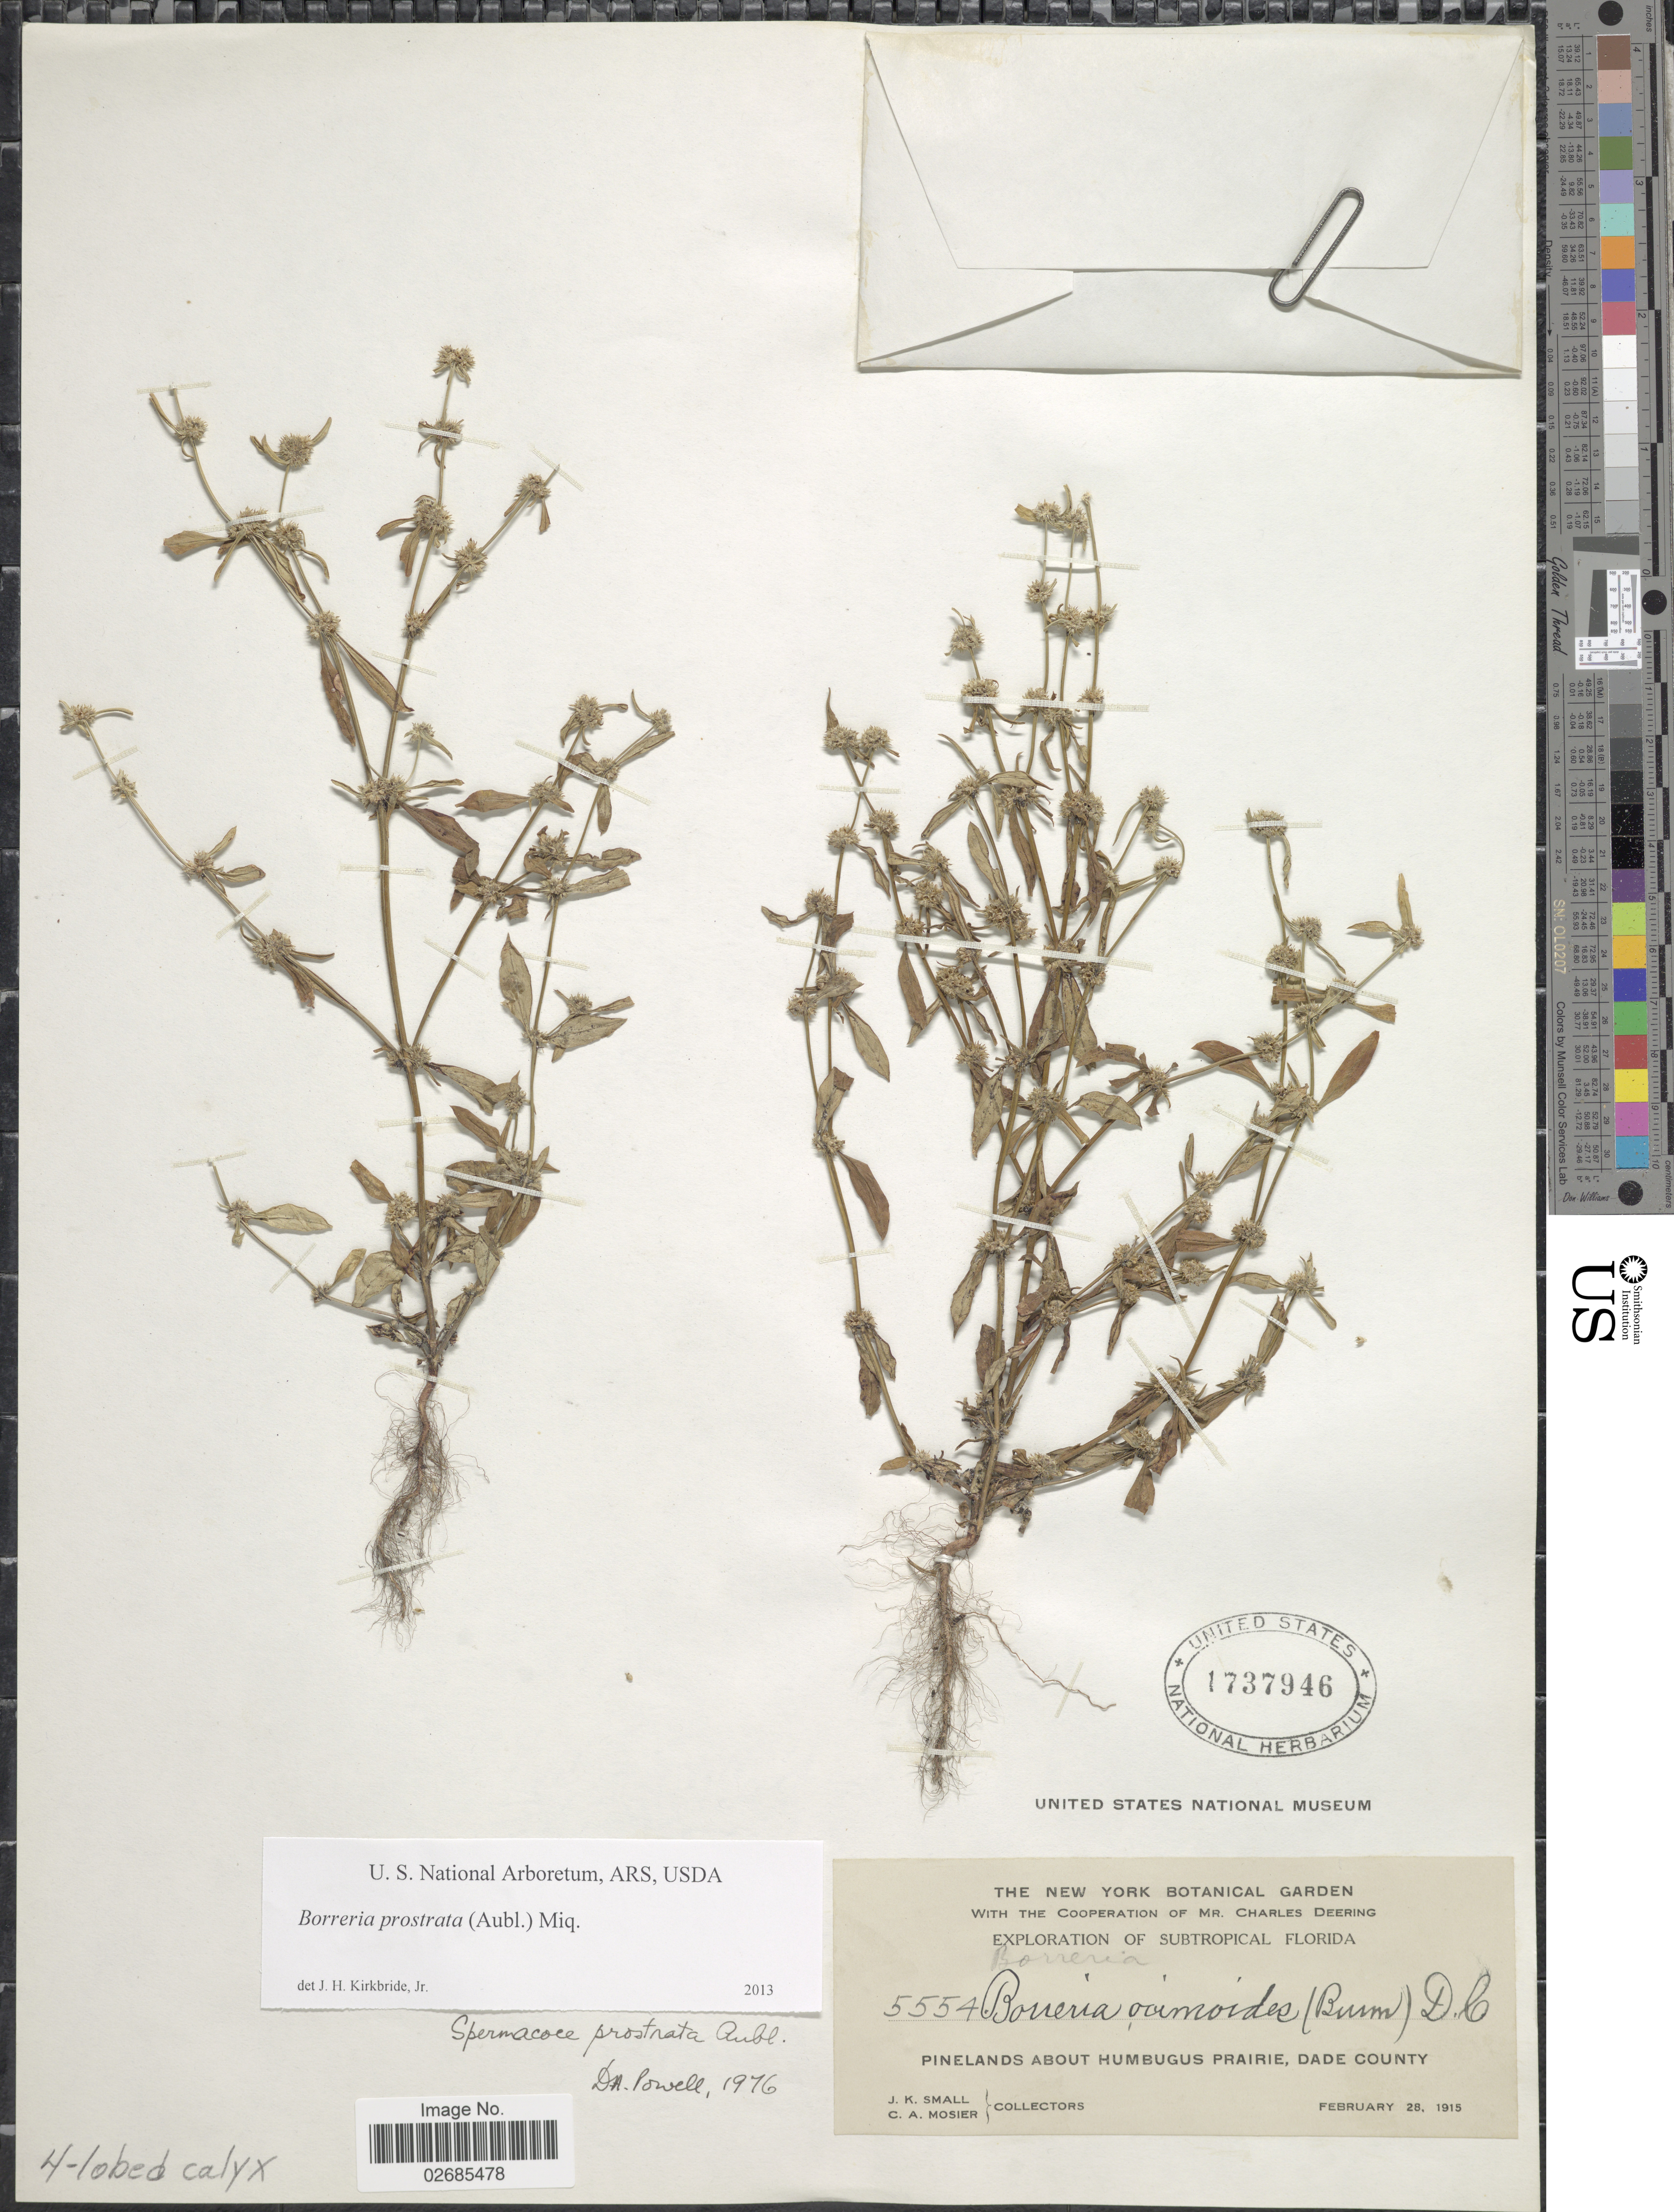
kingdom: Plantae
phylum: Tracheophyta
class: Magnoliopsida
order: Gentianales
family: Rubiaceae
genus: Borreria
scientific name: Borreria prostrata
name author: (Aubl.) Miq.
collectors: J. K. Small & C. A. Mosier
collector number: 5554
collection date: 1915-02-28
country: United States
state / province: Florida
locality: Subtropical Florida. Pinelands about Humbugus Prairie, Dade County.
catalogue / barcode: US 1737946